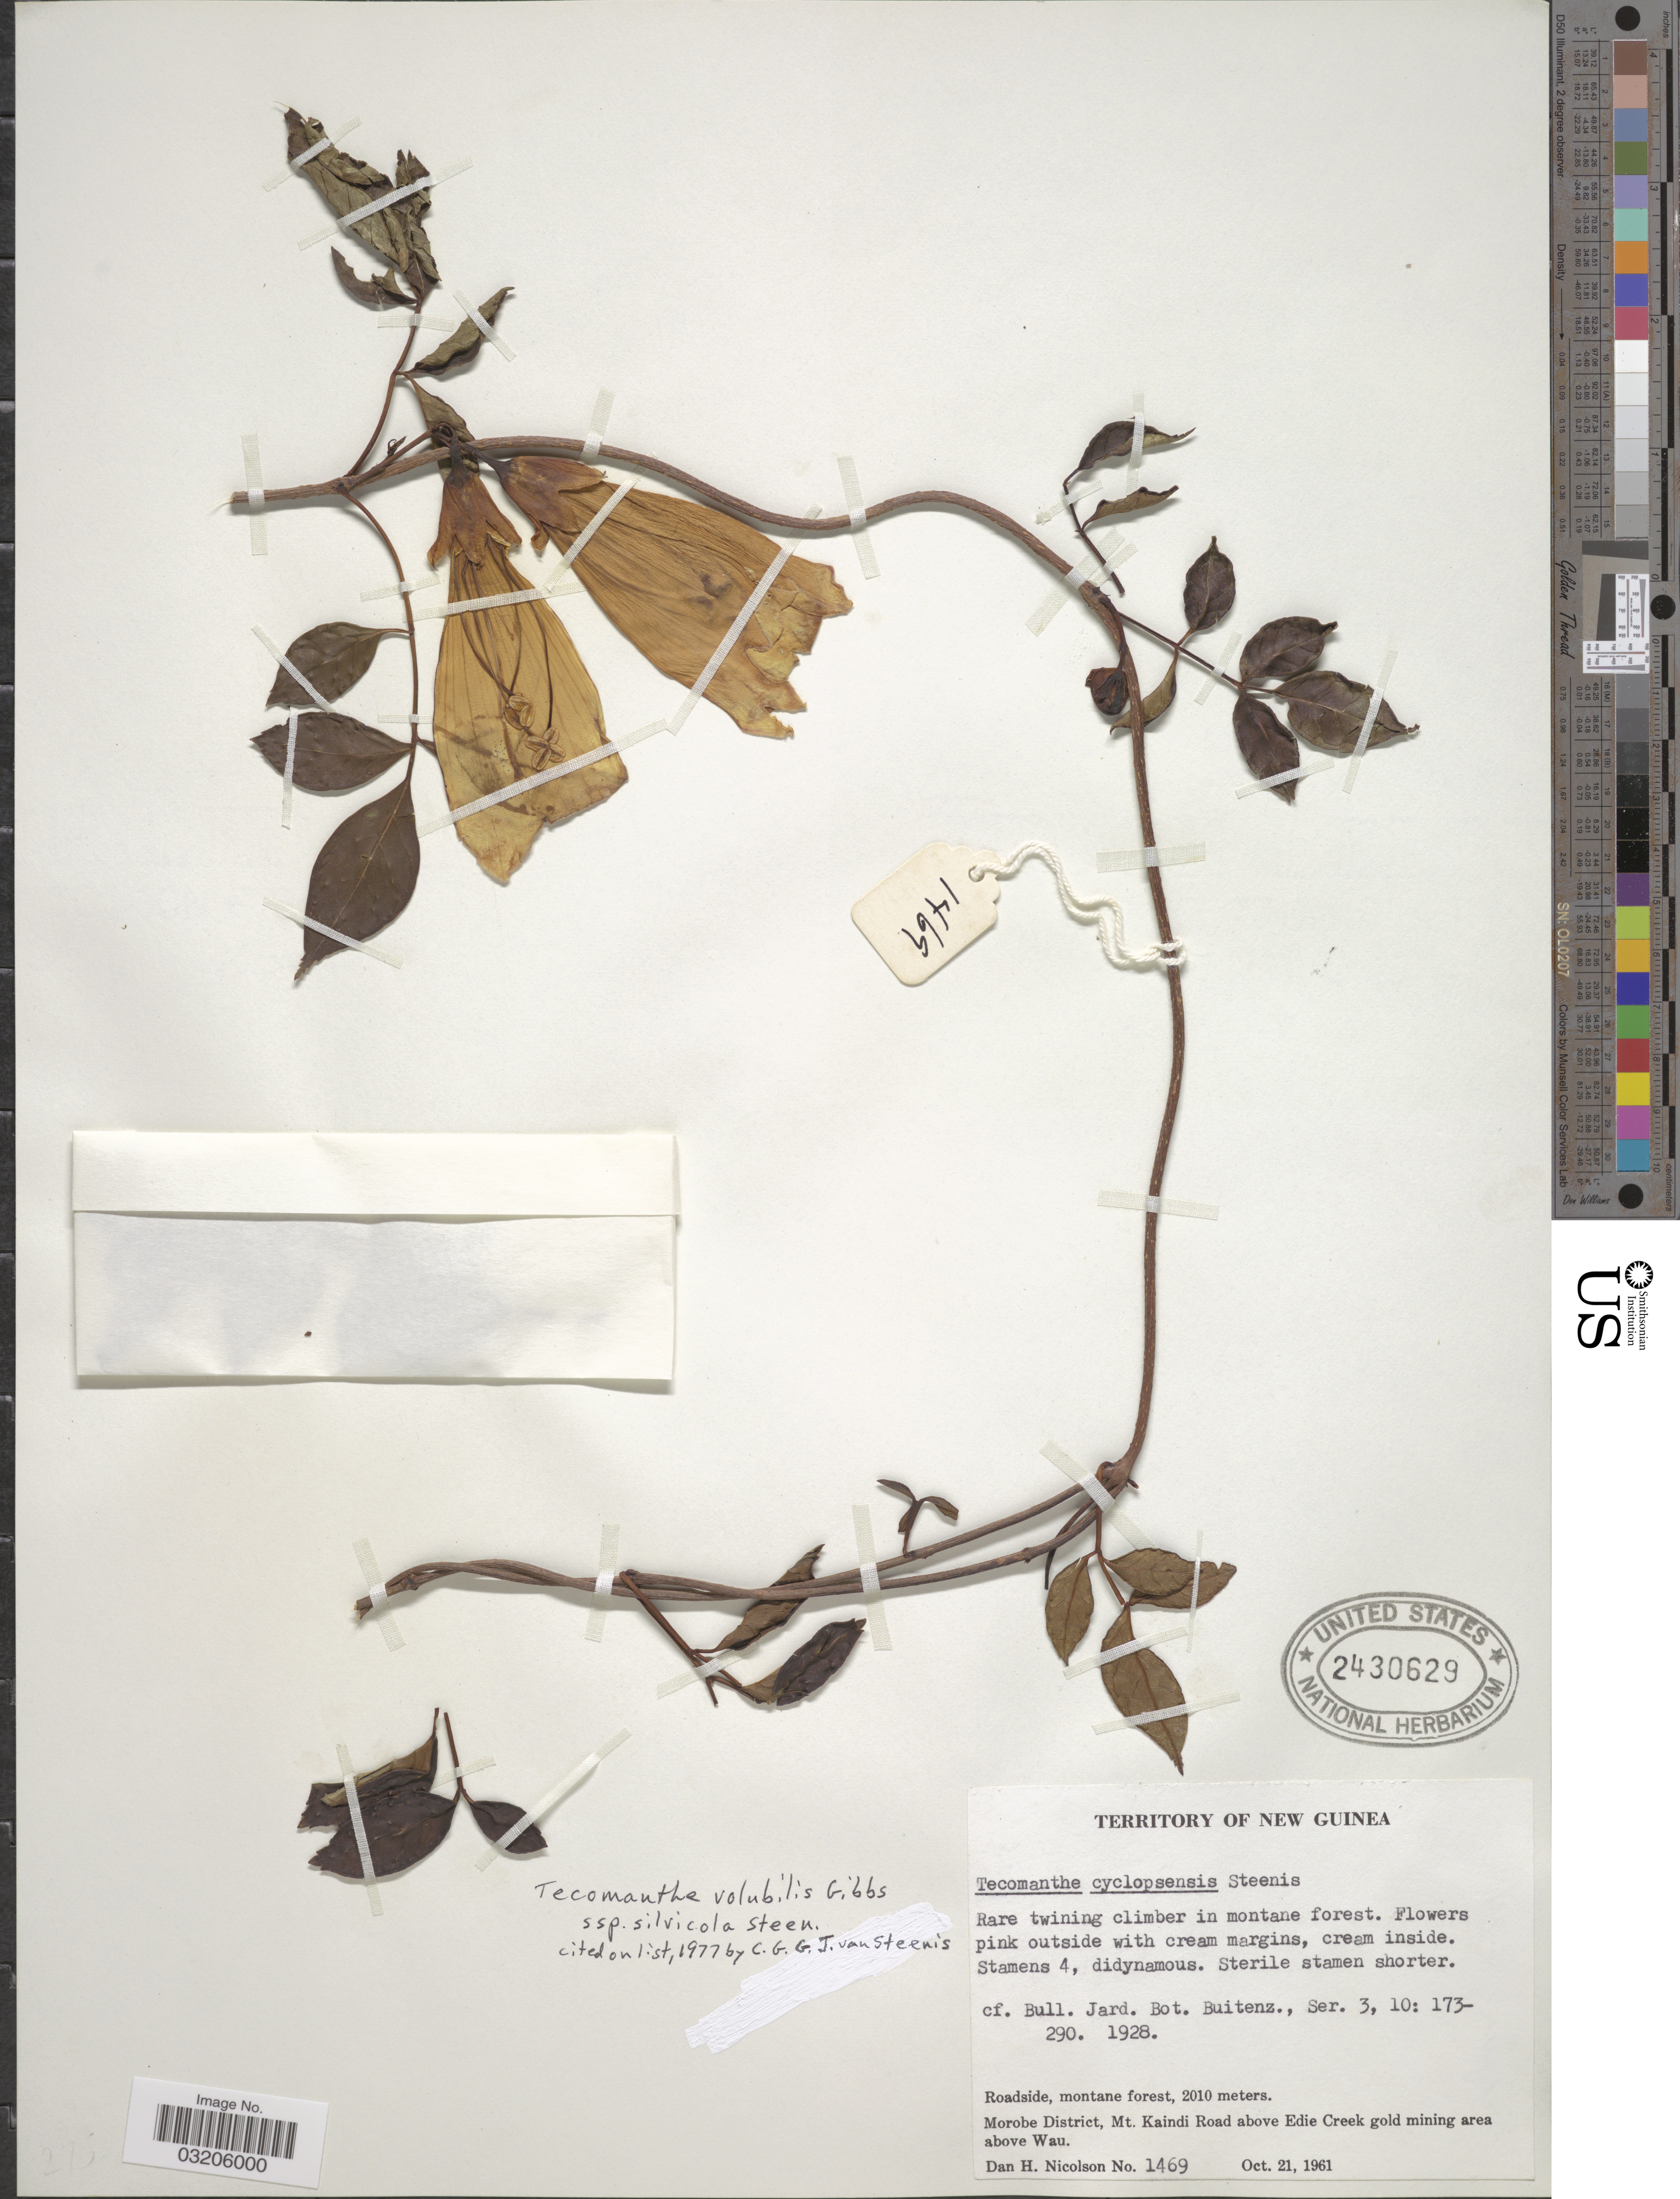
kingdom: Plantae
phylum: Tracheophyta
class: Magnoliopsida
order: Lamiales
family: Bignoniaceae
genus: Tecomanthe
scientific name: Tecomanthe volubilis subsp. silvicola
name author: Gibbs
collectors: D. Nicholson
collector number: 1469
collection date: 1961-10-21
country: Papua New Guinea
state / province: Morobe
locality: Territory of New Guinea. Roadside, montane forest. Morobe District, Mt. Kaindi Road above Edie Creek gold mining area above Wau.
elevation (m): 2010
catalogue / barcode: US 2430629